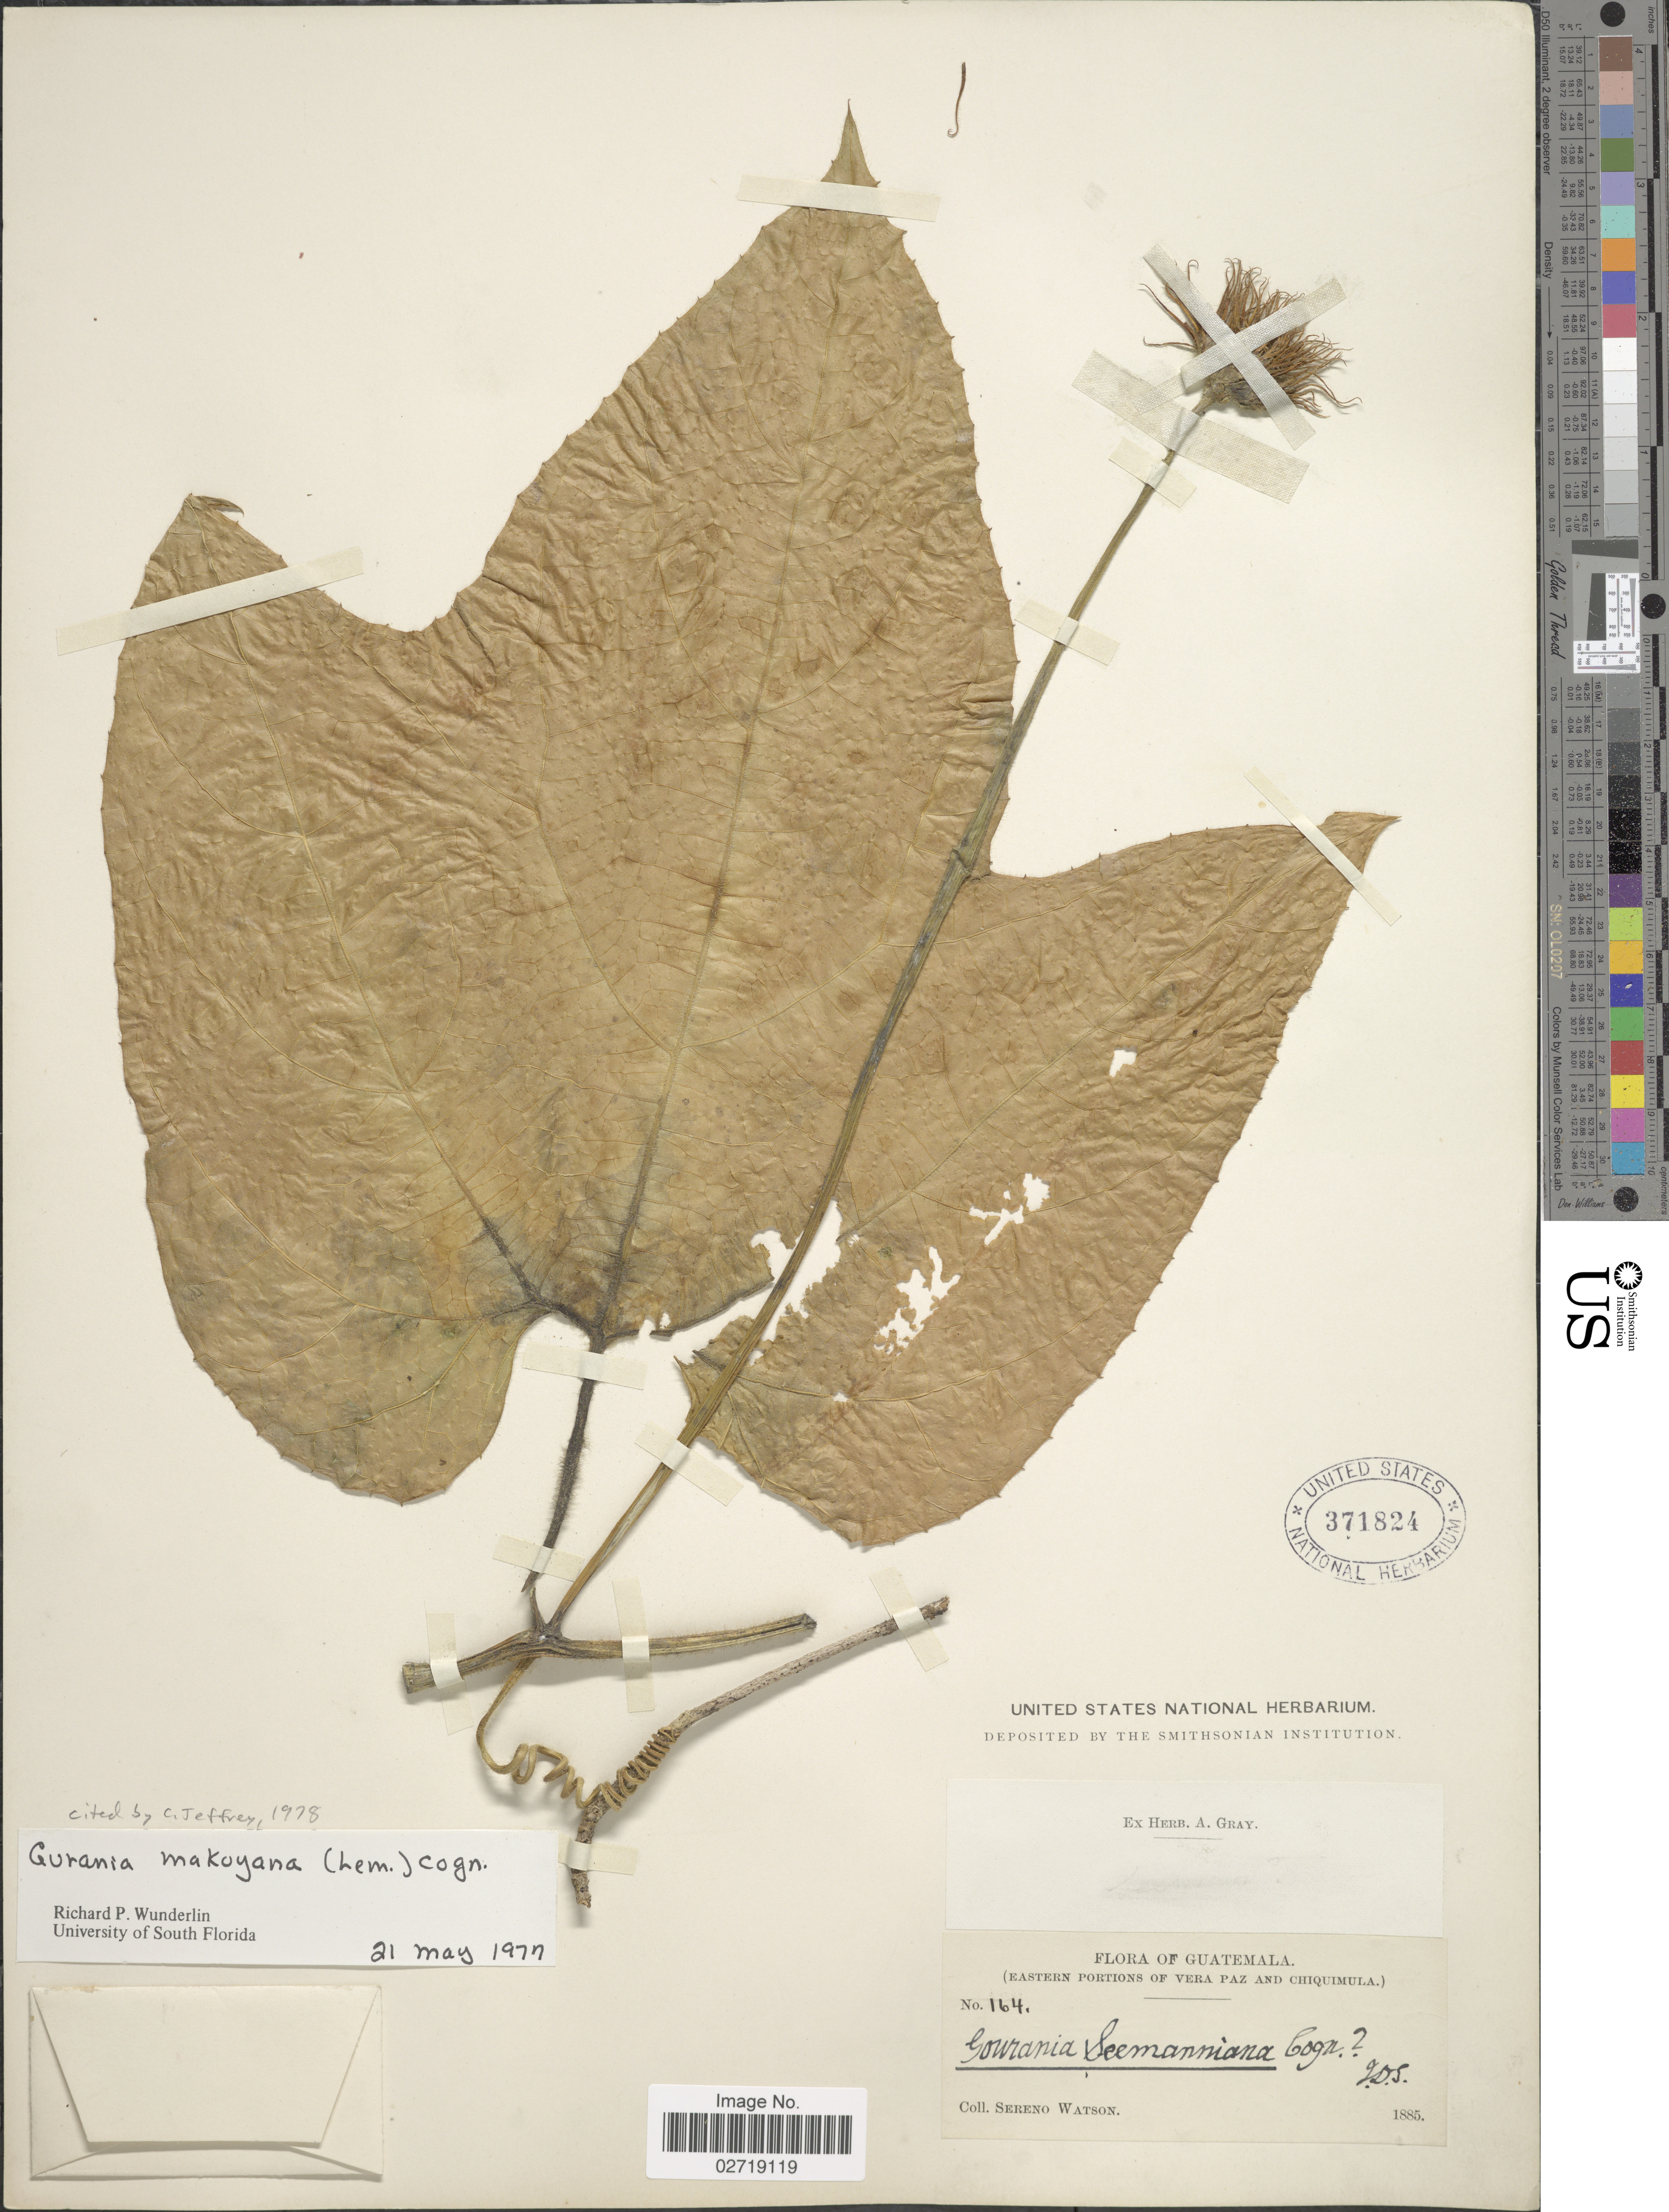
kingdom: Plantae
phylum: Tracheophyta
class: Magnoliopsida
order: Cucurbitales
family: Cucurbitaceae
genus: Gurania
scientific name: Gurania makoyana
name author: (Lem.) Cogn.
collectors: S. Watson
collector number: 164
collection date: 1885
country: Guatemala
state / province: Chiquimula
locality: Eastern portions of Vera Paz and Chiquimula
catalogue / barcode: US 371824